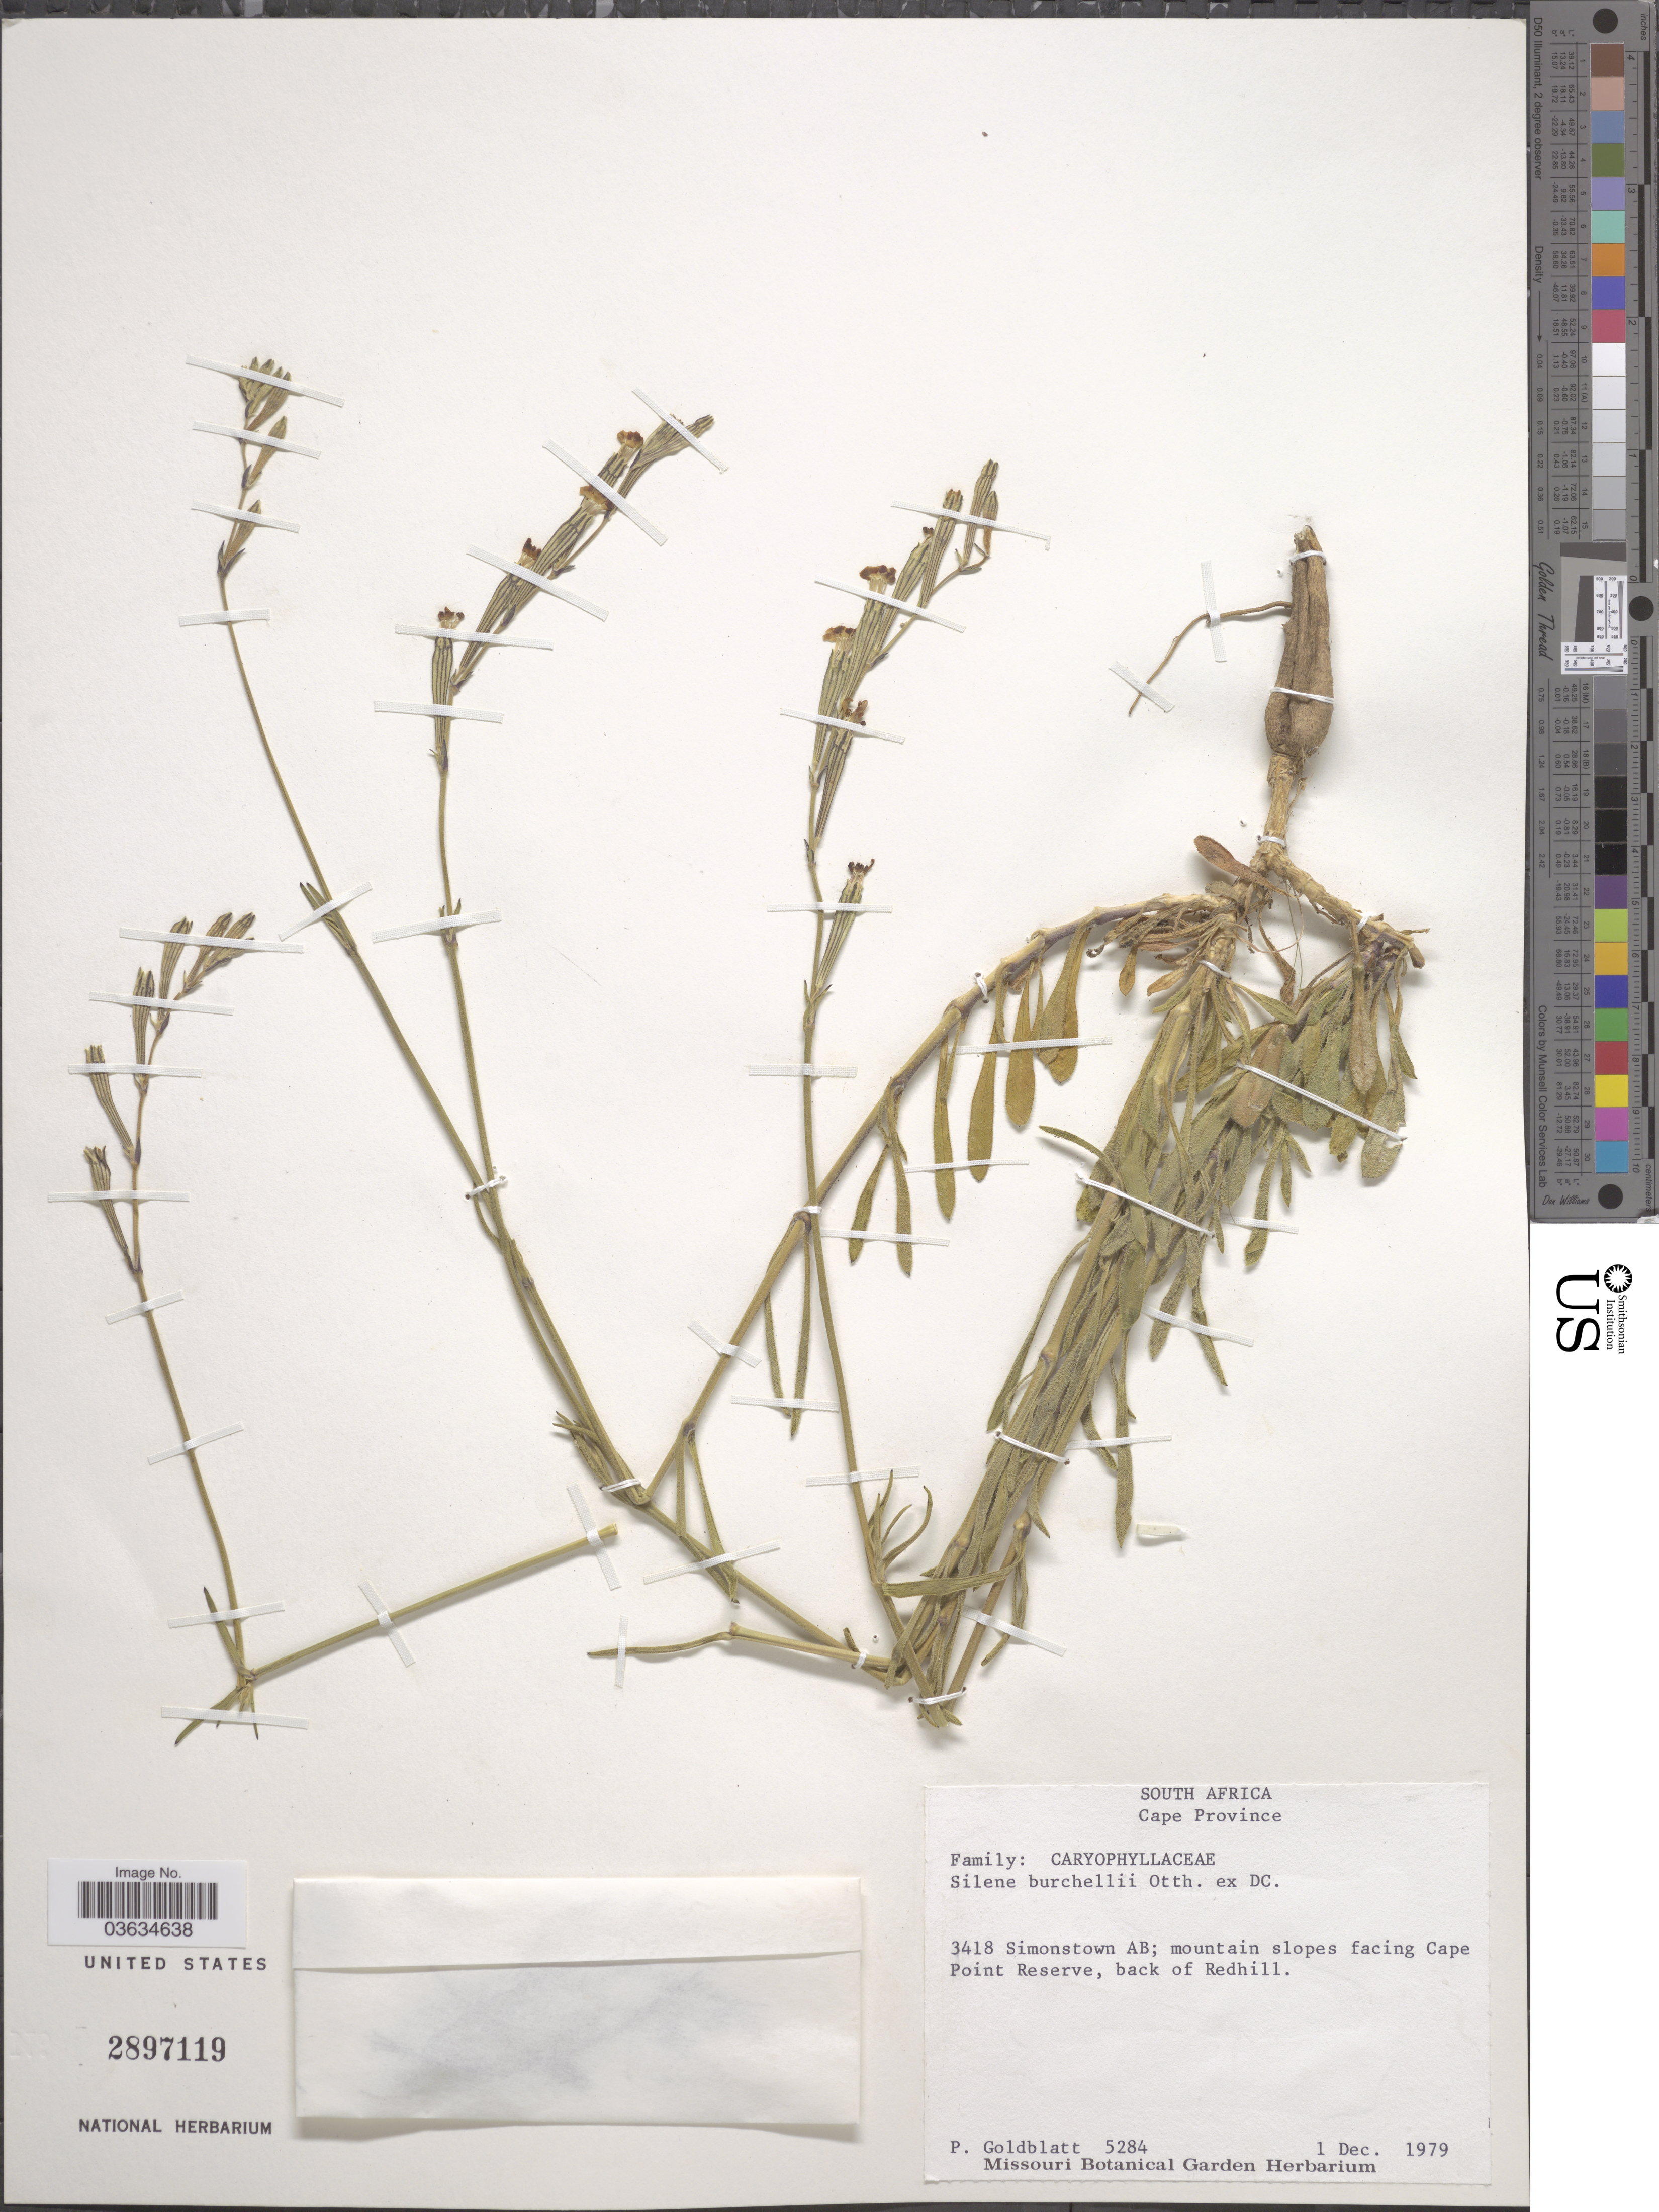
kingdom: Plantae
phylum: Tracheophyta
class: Magnoliopsida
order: Caryophyllales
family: Caryophyllaceae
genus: Silene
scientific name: Silene burchellii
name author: Otth ex DC.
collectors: P. Goldblatt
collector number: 5284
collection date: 1979-12-01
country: South Africa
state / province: Western Cape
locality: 3418 Simonstown AB; mountain slopes facing Cape Point Reserve, back of Redhill.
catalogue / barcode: US 2897119